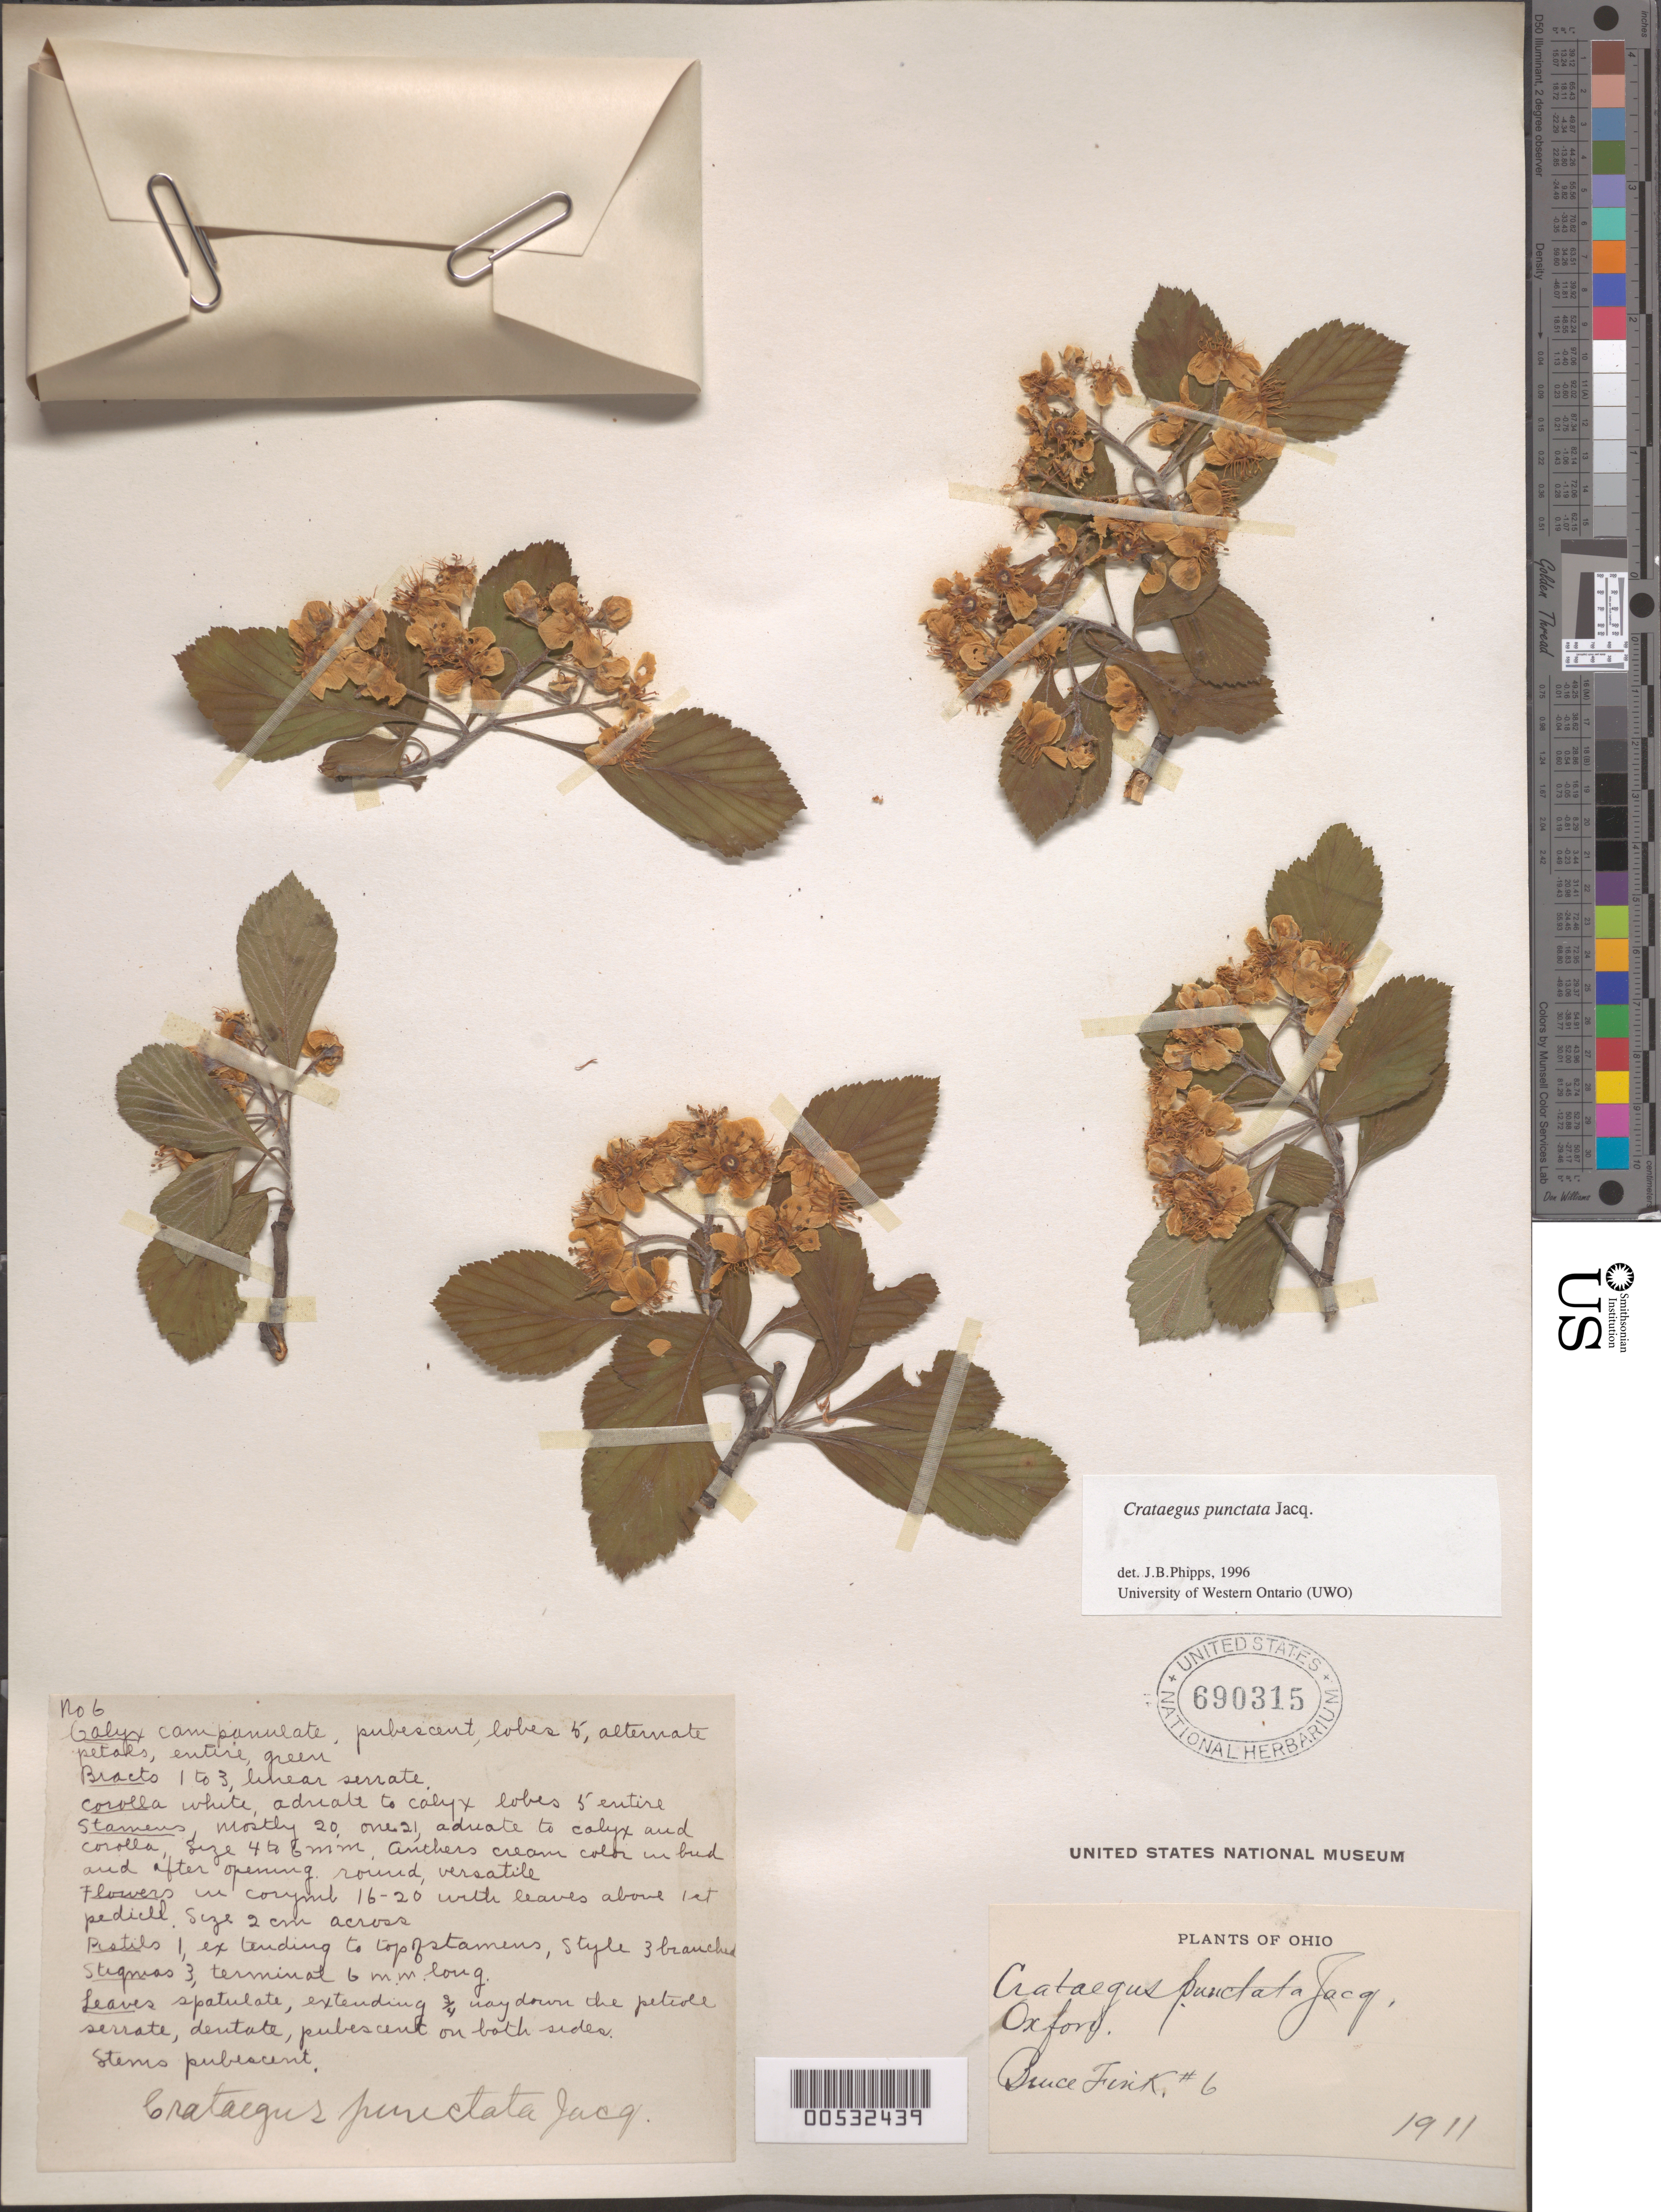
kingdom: Plantae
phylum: Tracheophyta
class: Magnoliopsida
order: Rosales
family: Rosaceae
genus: Crataegus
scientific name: Crataegus punctata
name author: Jacq.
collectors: B. Fink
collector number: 6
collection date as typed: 1911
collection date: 1911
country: United States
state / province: Ohio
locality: Oxford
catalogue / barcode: US 690315